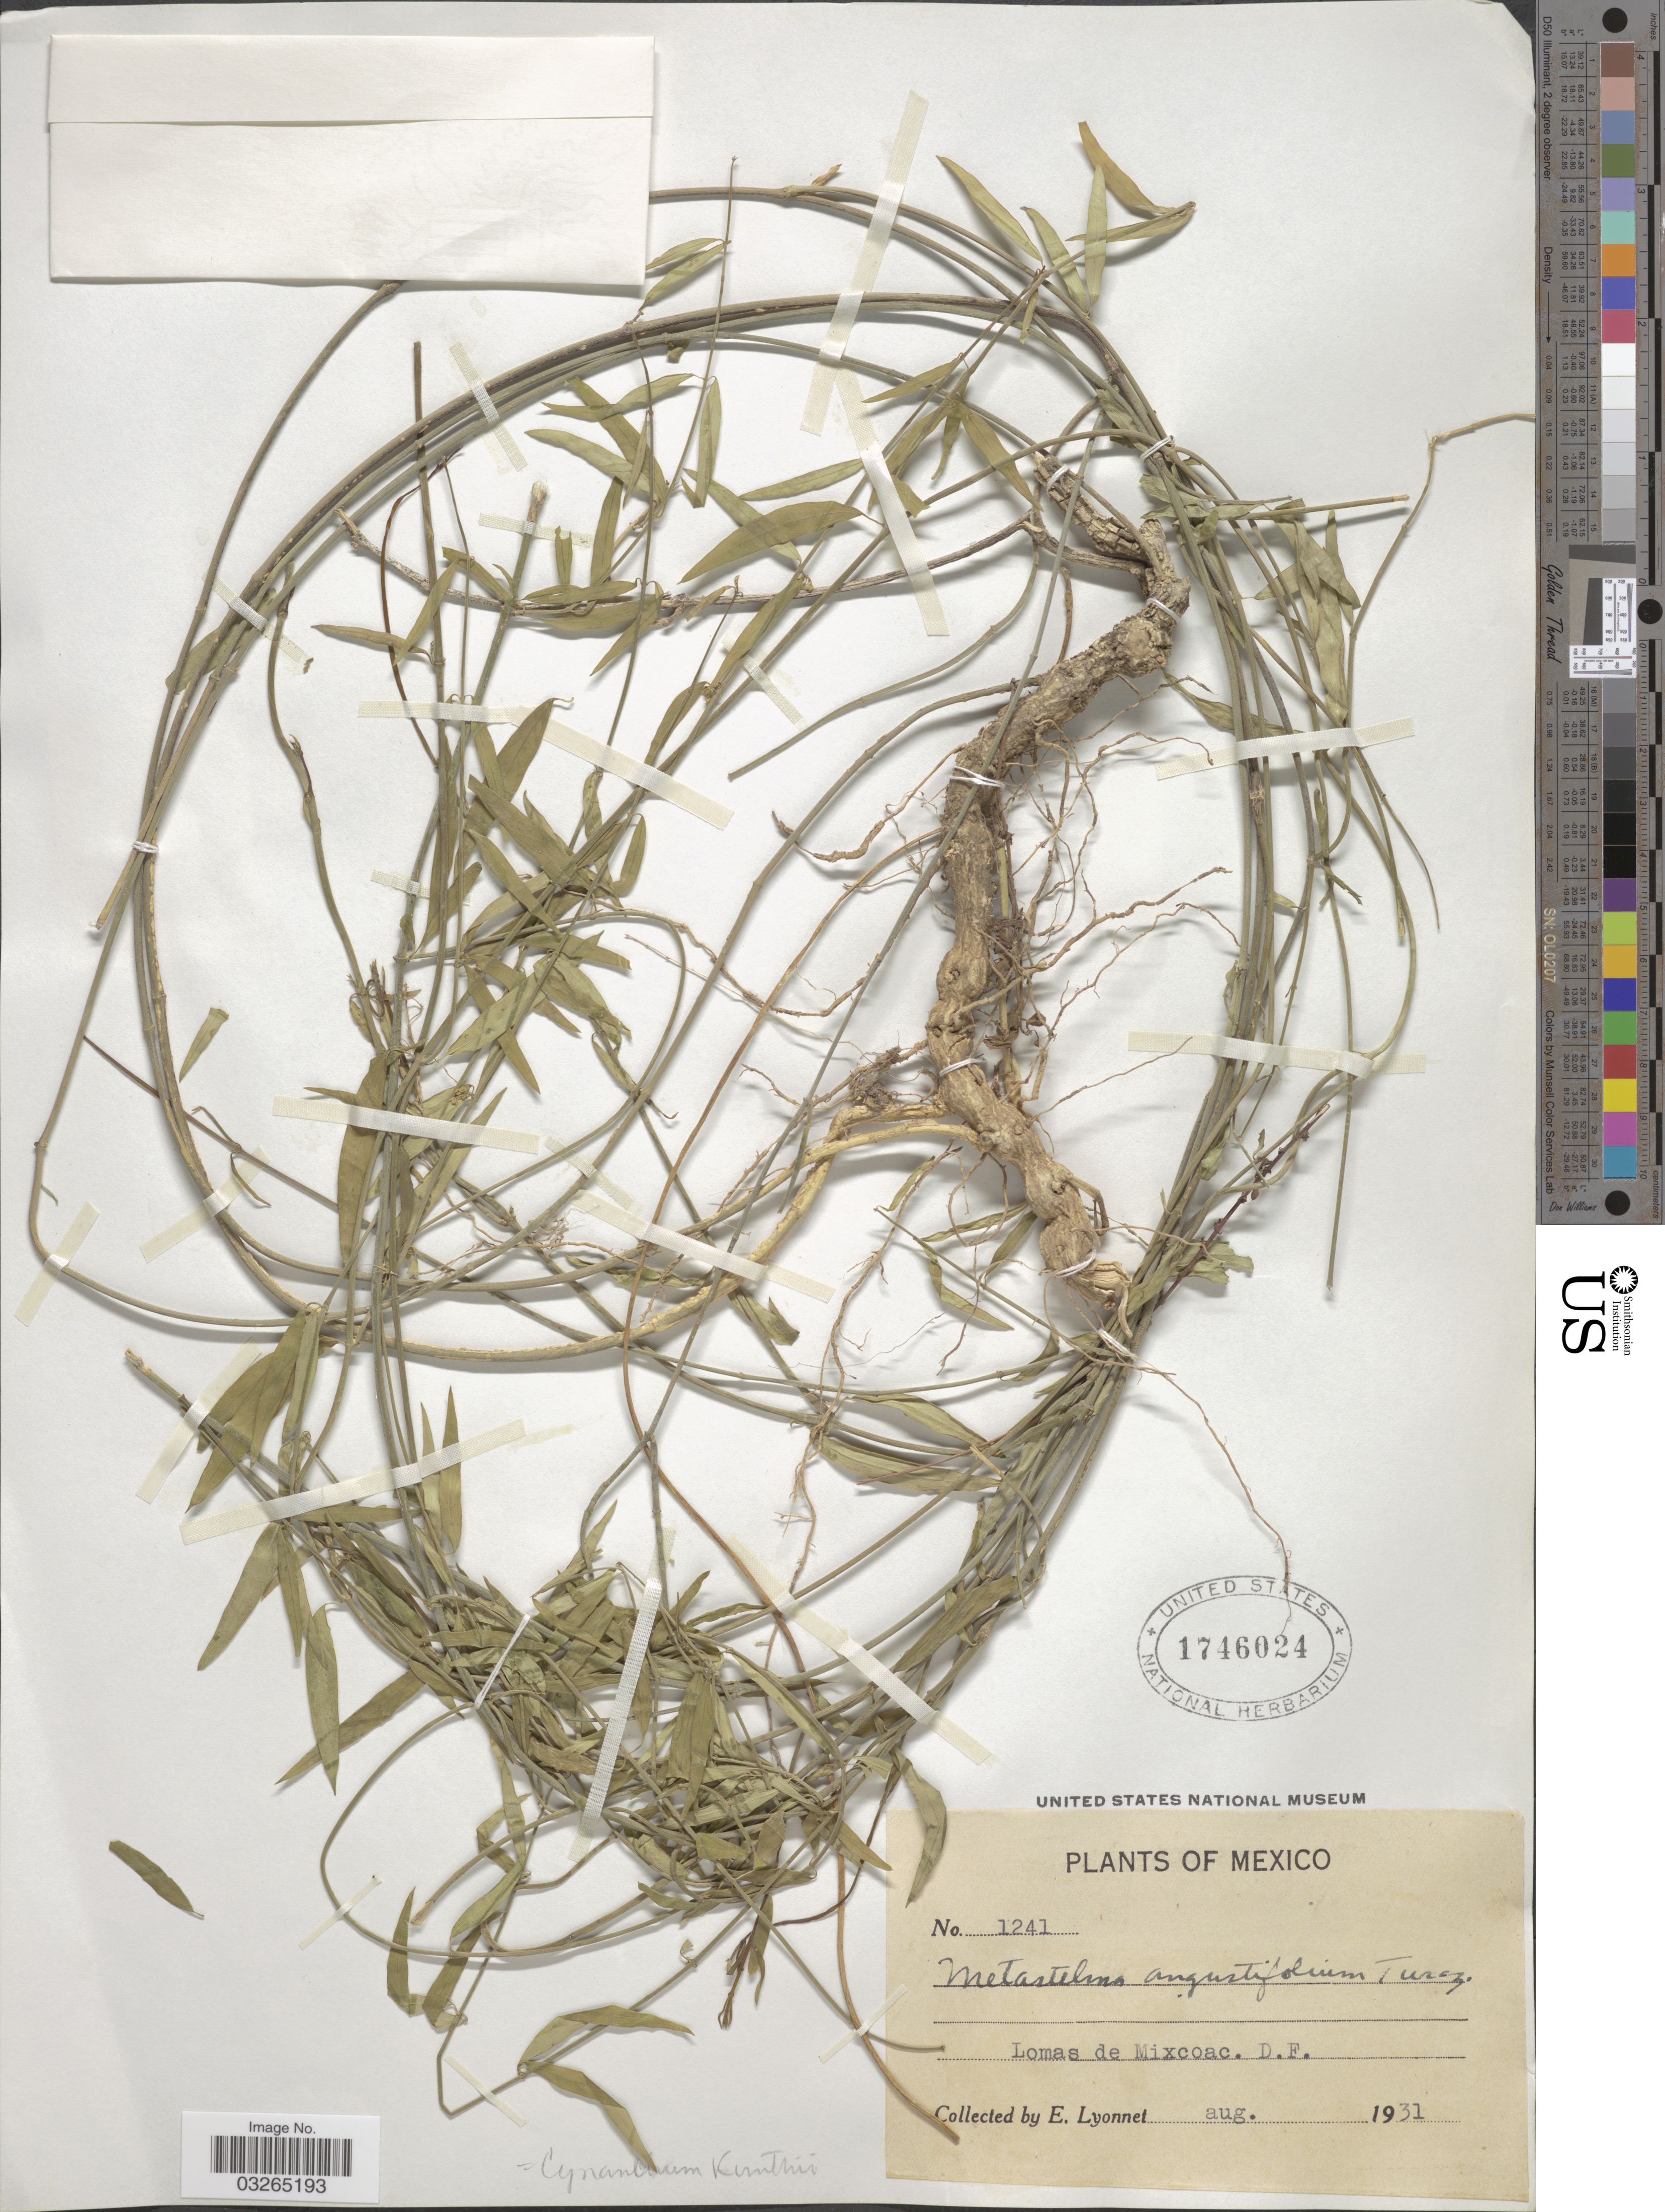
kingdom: Plantae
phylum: Tracheophyta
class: Magnoliopsida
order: Gentianales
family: Apocynaceae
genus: Orthosia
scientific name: Orthosia angustifolia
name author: (Turcz.) Liede & Meve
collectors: E. Lyonnet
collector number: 1241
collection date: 1931-08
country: Mexico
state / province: Distrito Federal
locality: Lomas de Mixcoac, D.F.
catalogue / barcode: US 1746024